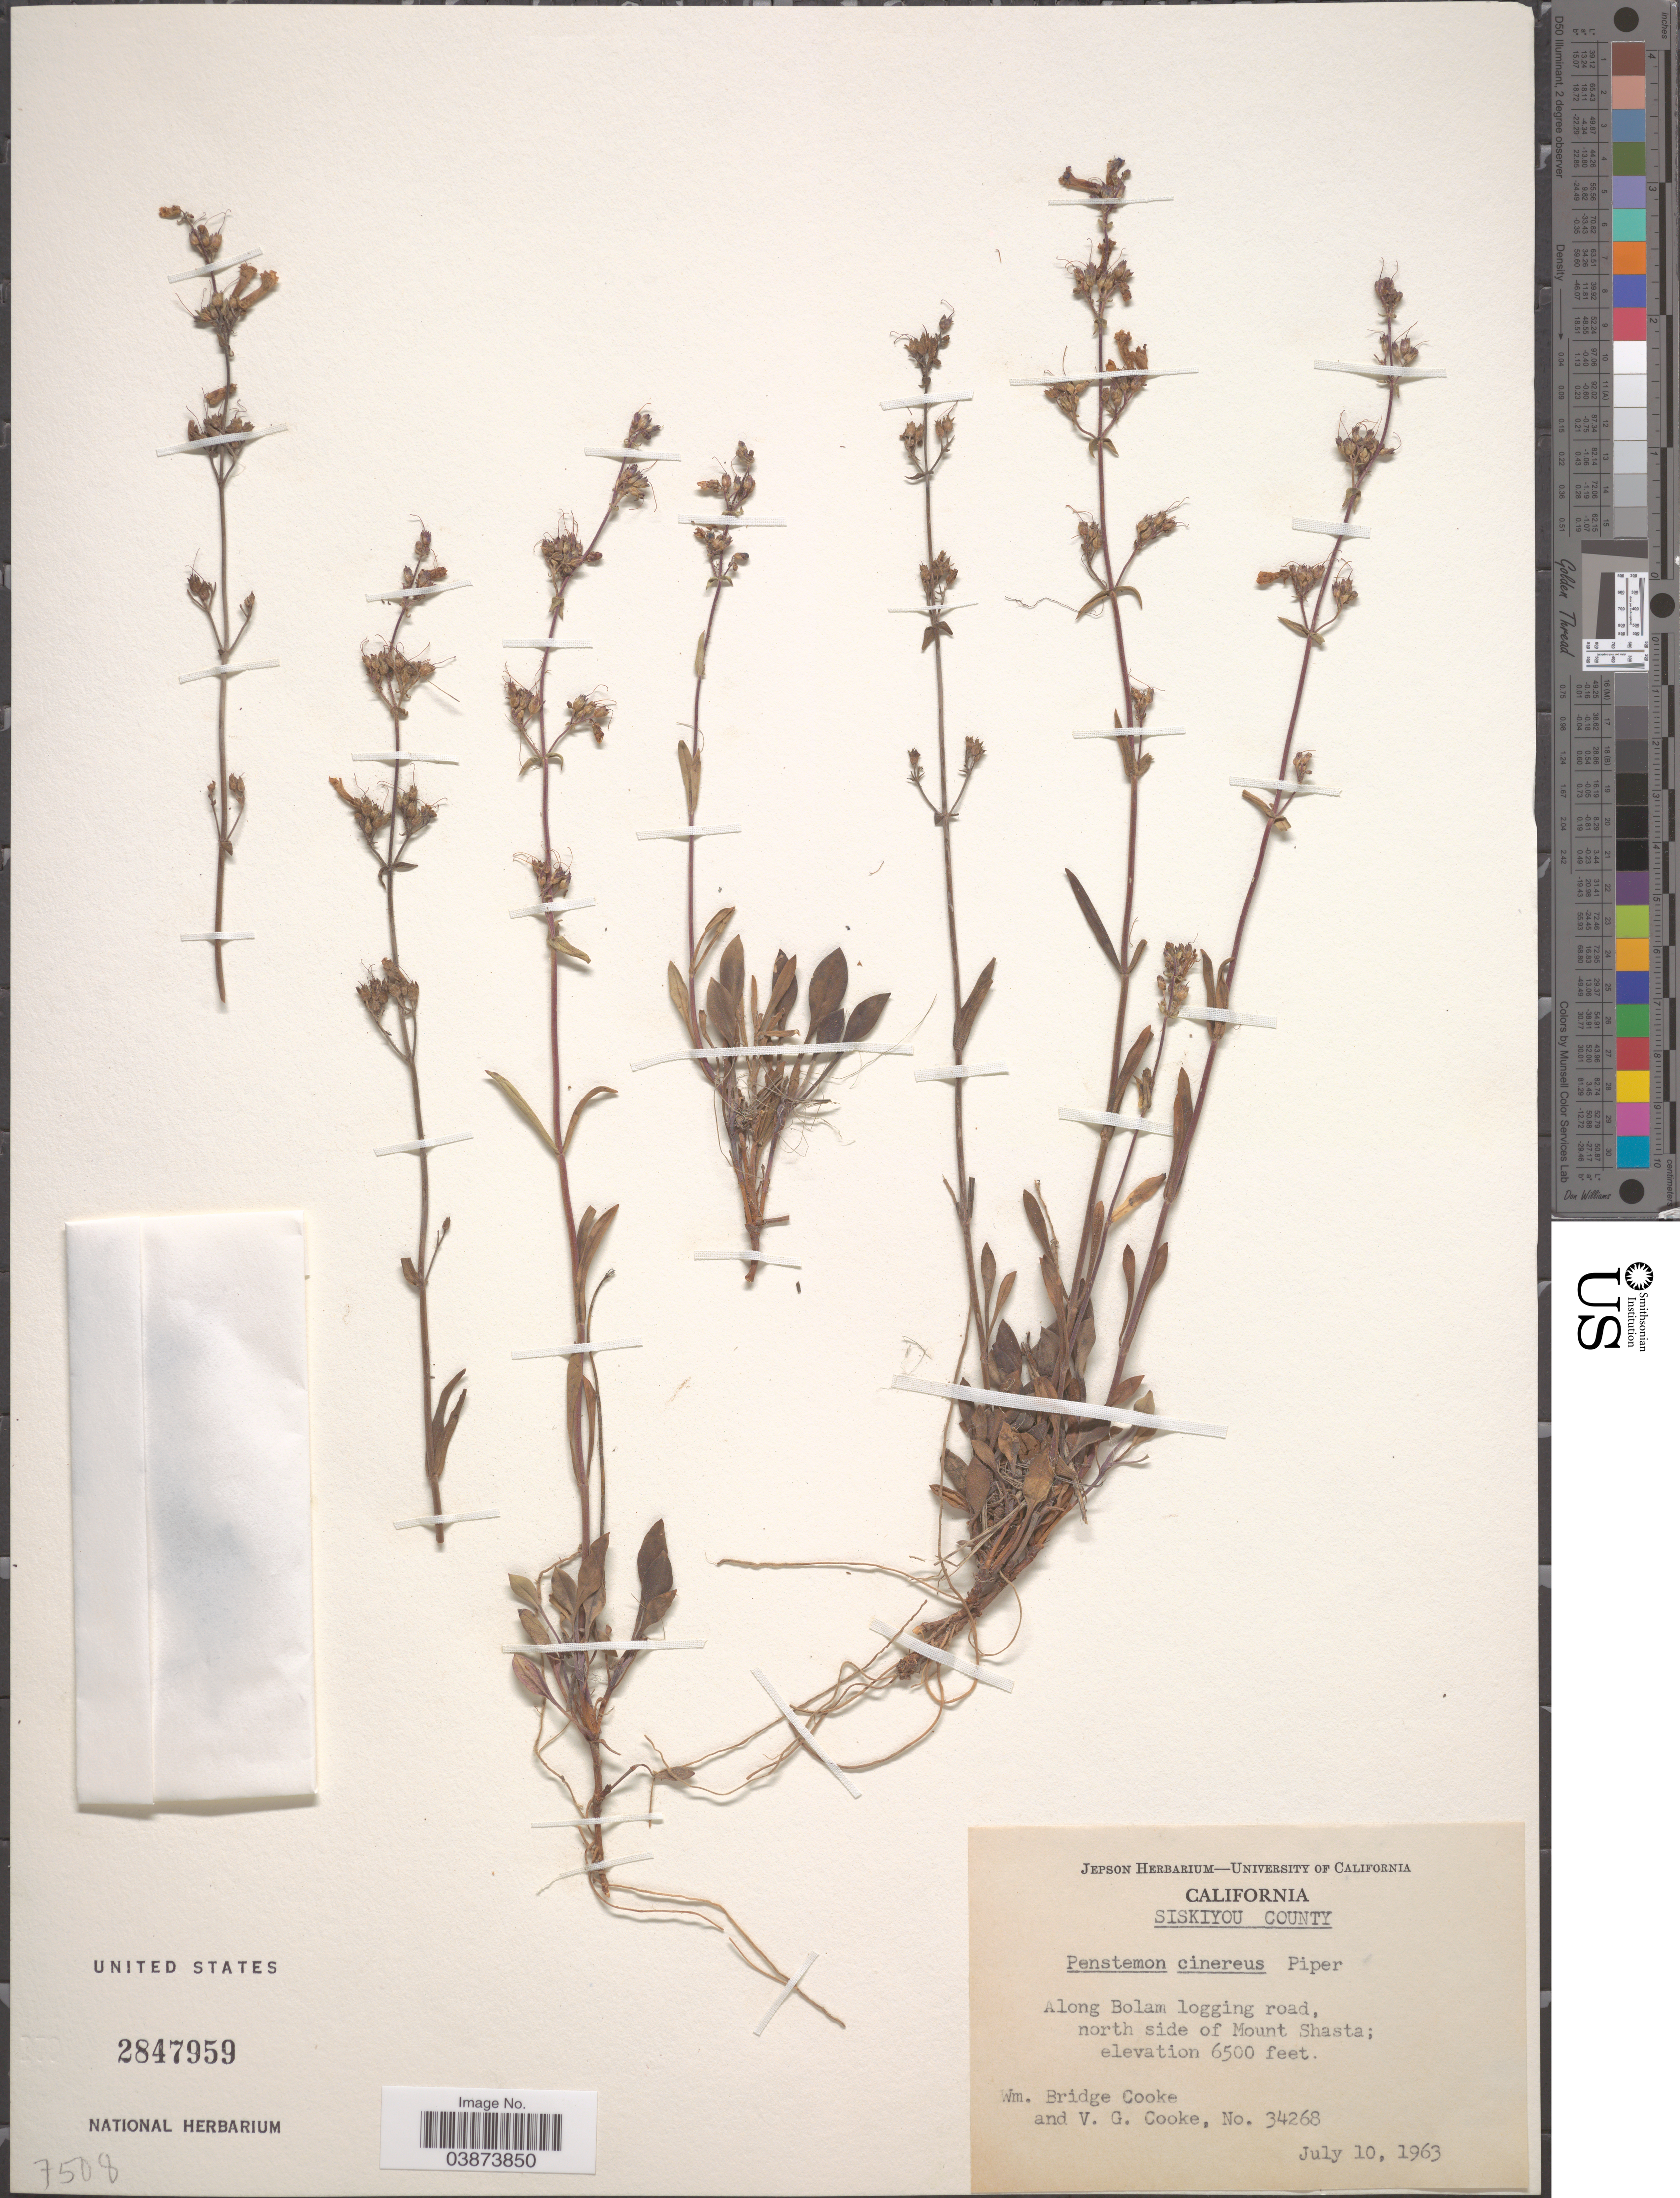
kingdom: Plantae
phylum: Tracheophyta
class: Magnoliopsida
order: Lamiales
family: Plantaginaceae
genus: Penstemon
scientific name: Penstemon cinereus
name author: Piper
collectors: W. B. Cooke & V. G. Cooke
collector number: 34268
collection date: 1963-07-10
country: United States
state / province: California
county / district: Siskiyou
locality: Siskiyou County. Along Bolam logging road, north side of Mount Shasta.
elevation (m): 1981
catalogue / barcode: US 2847959